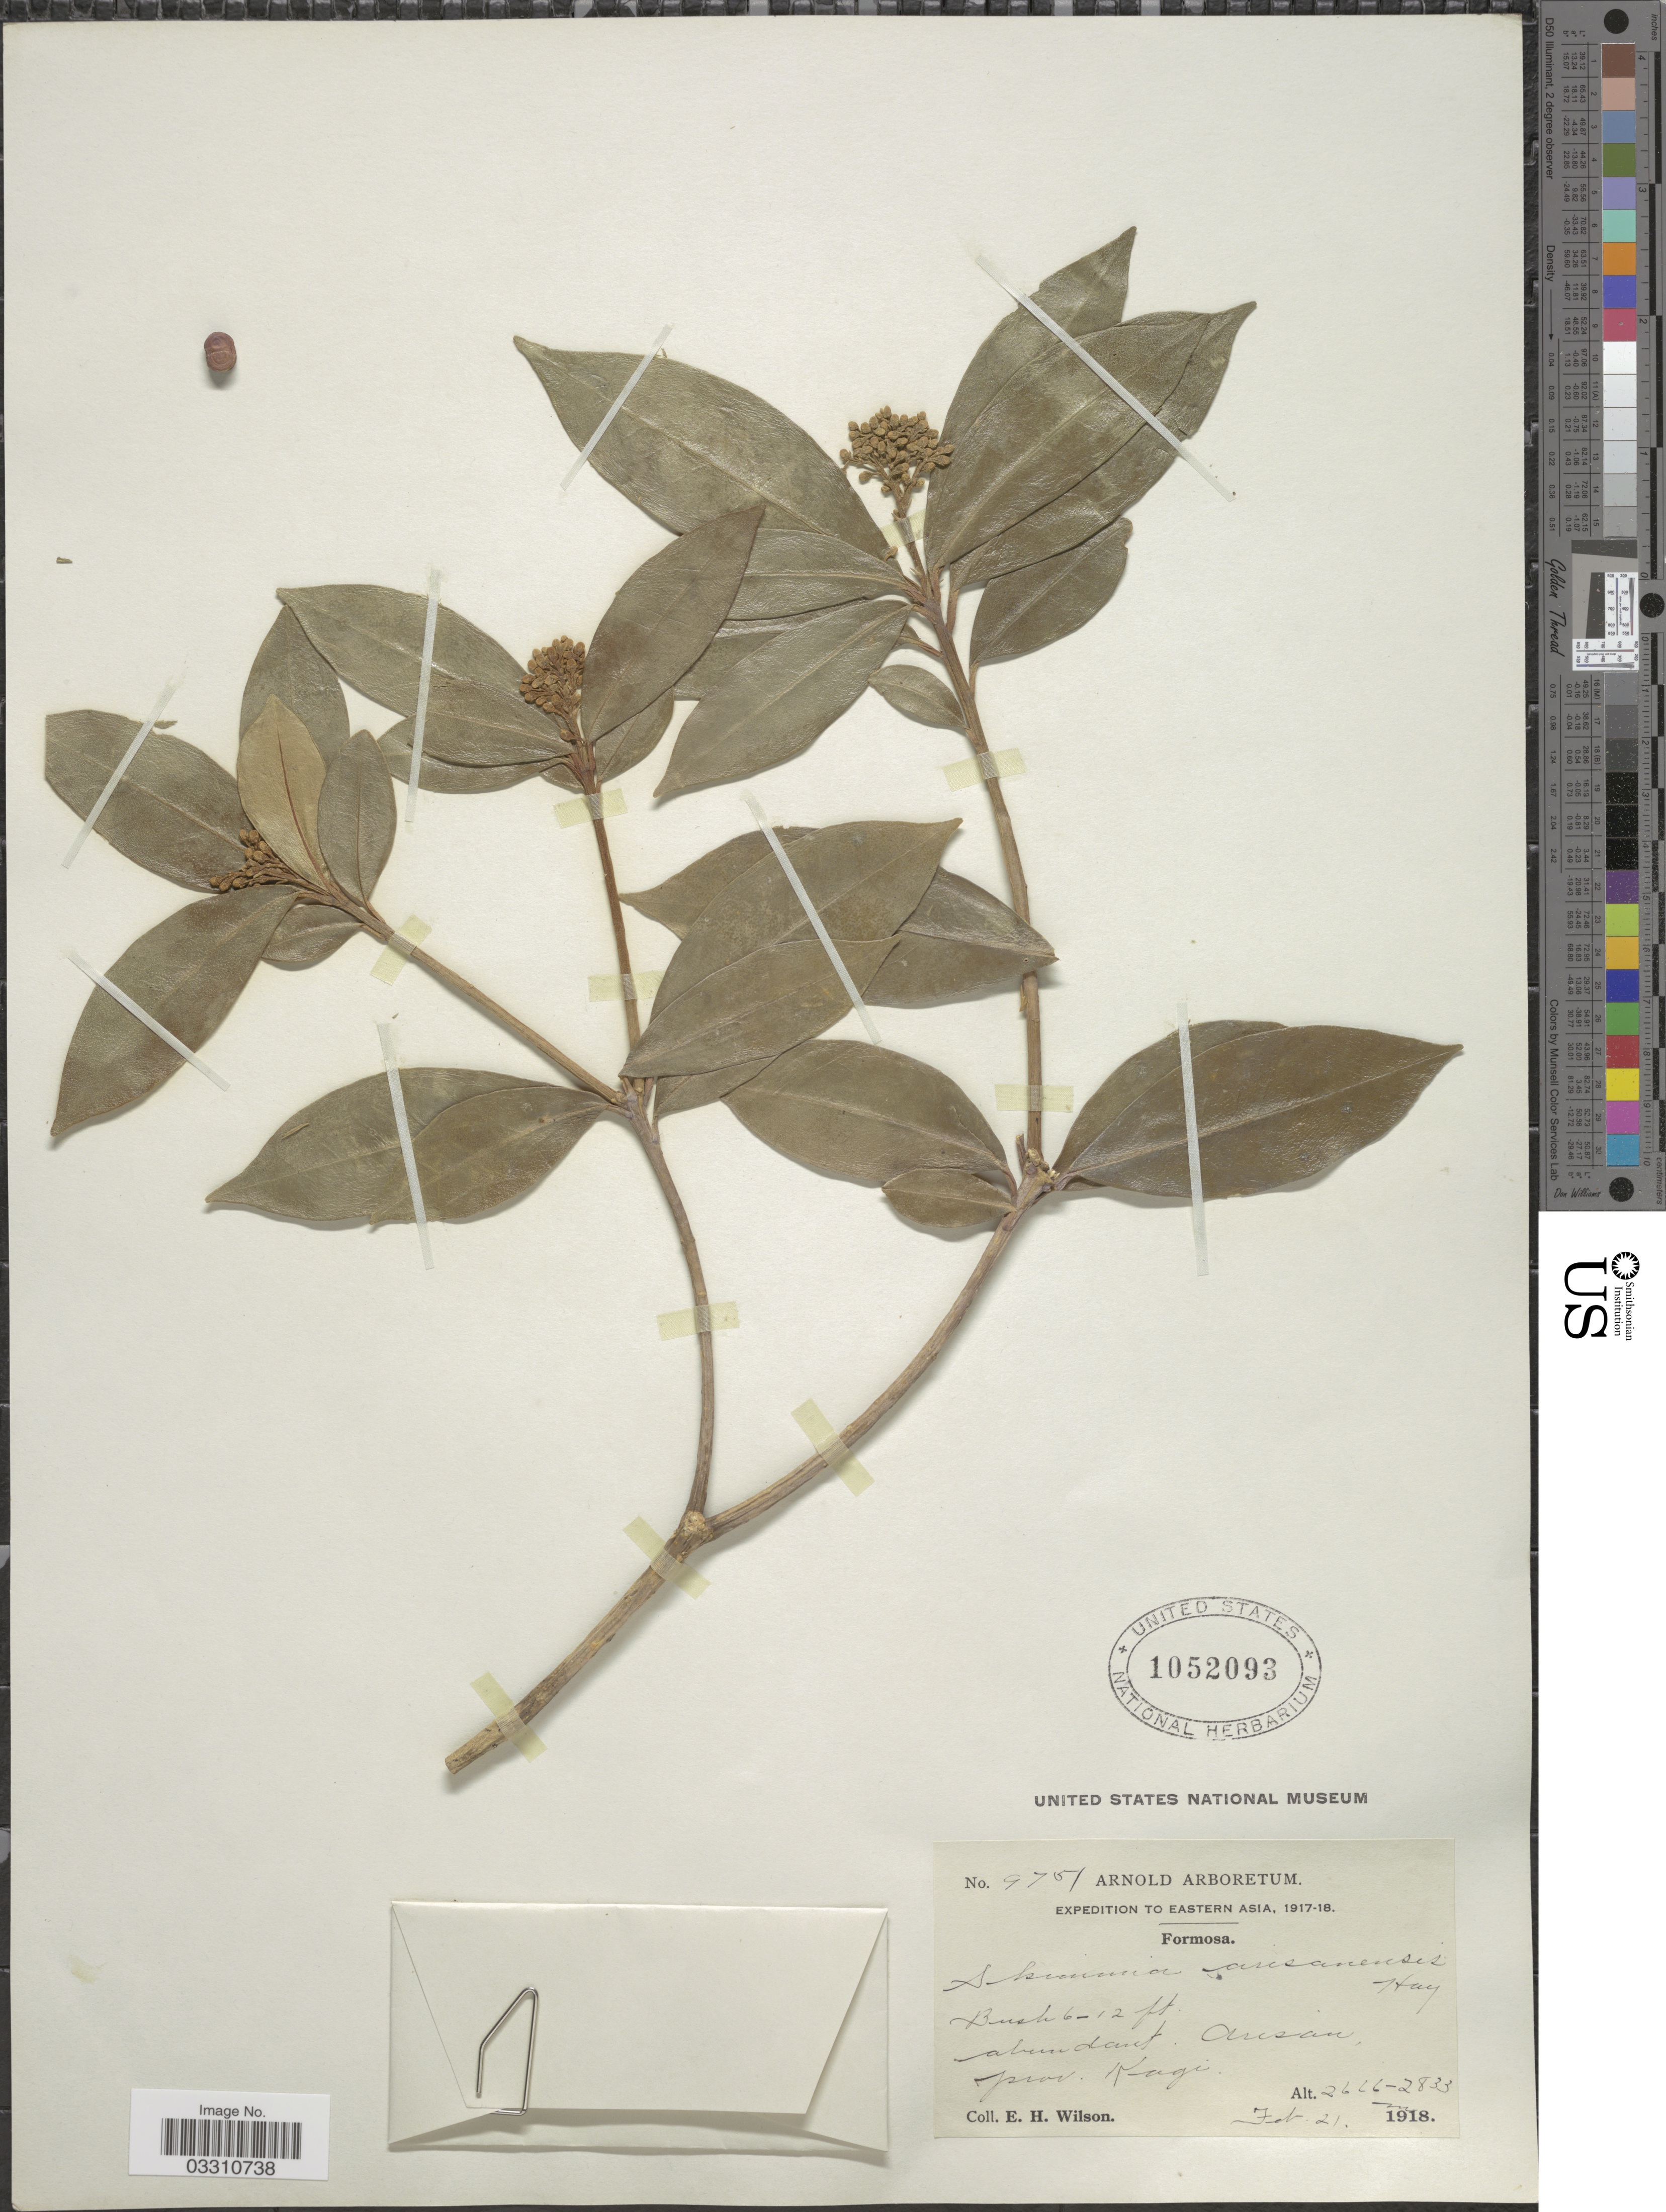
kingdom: Plantae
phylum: Tracheophyta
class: Magnoliopsida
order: Sapindales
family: Rutaceae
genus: Skimmia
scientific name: Skimmia arisanensis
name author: Hayata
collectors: E. Wilson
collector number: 9751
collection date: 1918-02-21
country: Taiwan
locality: Formosa. Eastern Asia. Arisan, prov. Kagi.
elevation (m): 2666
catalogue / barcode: US 1052093